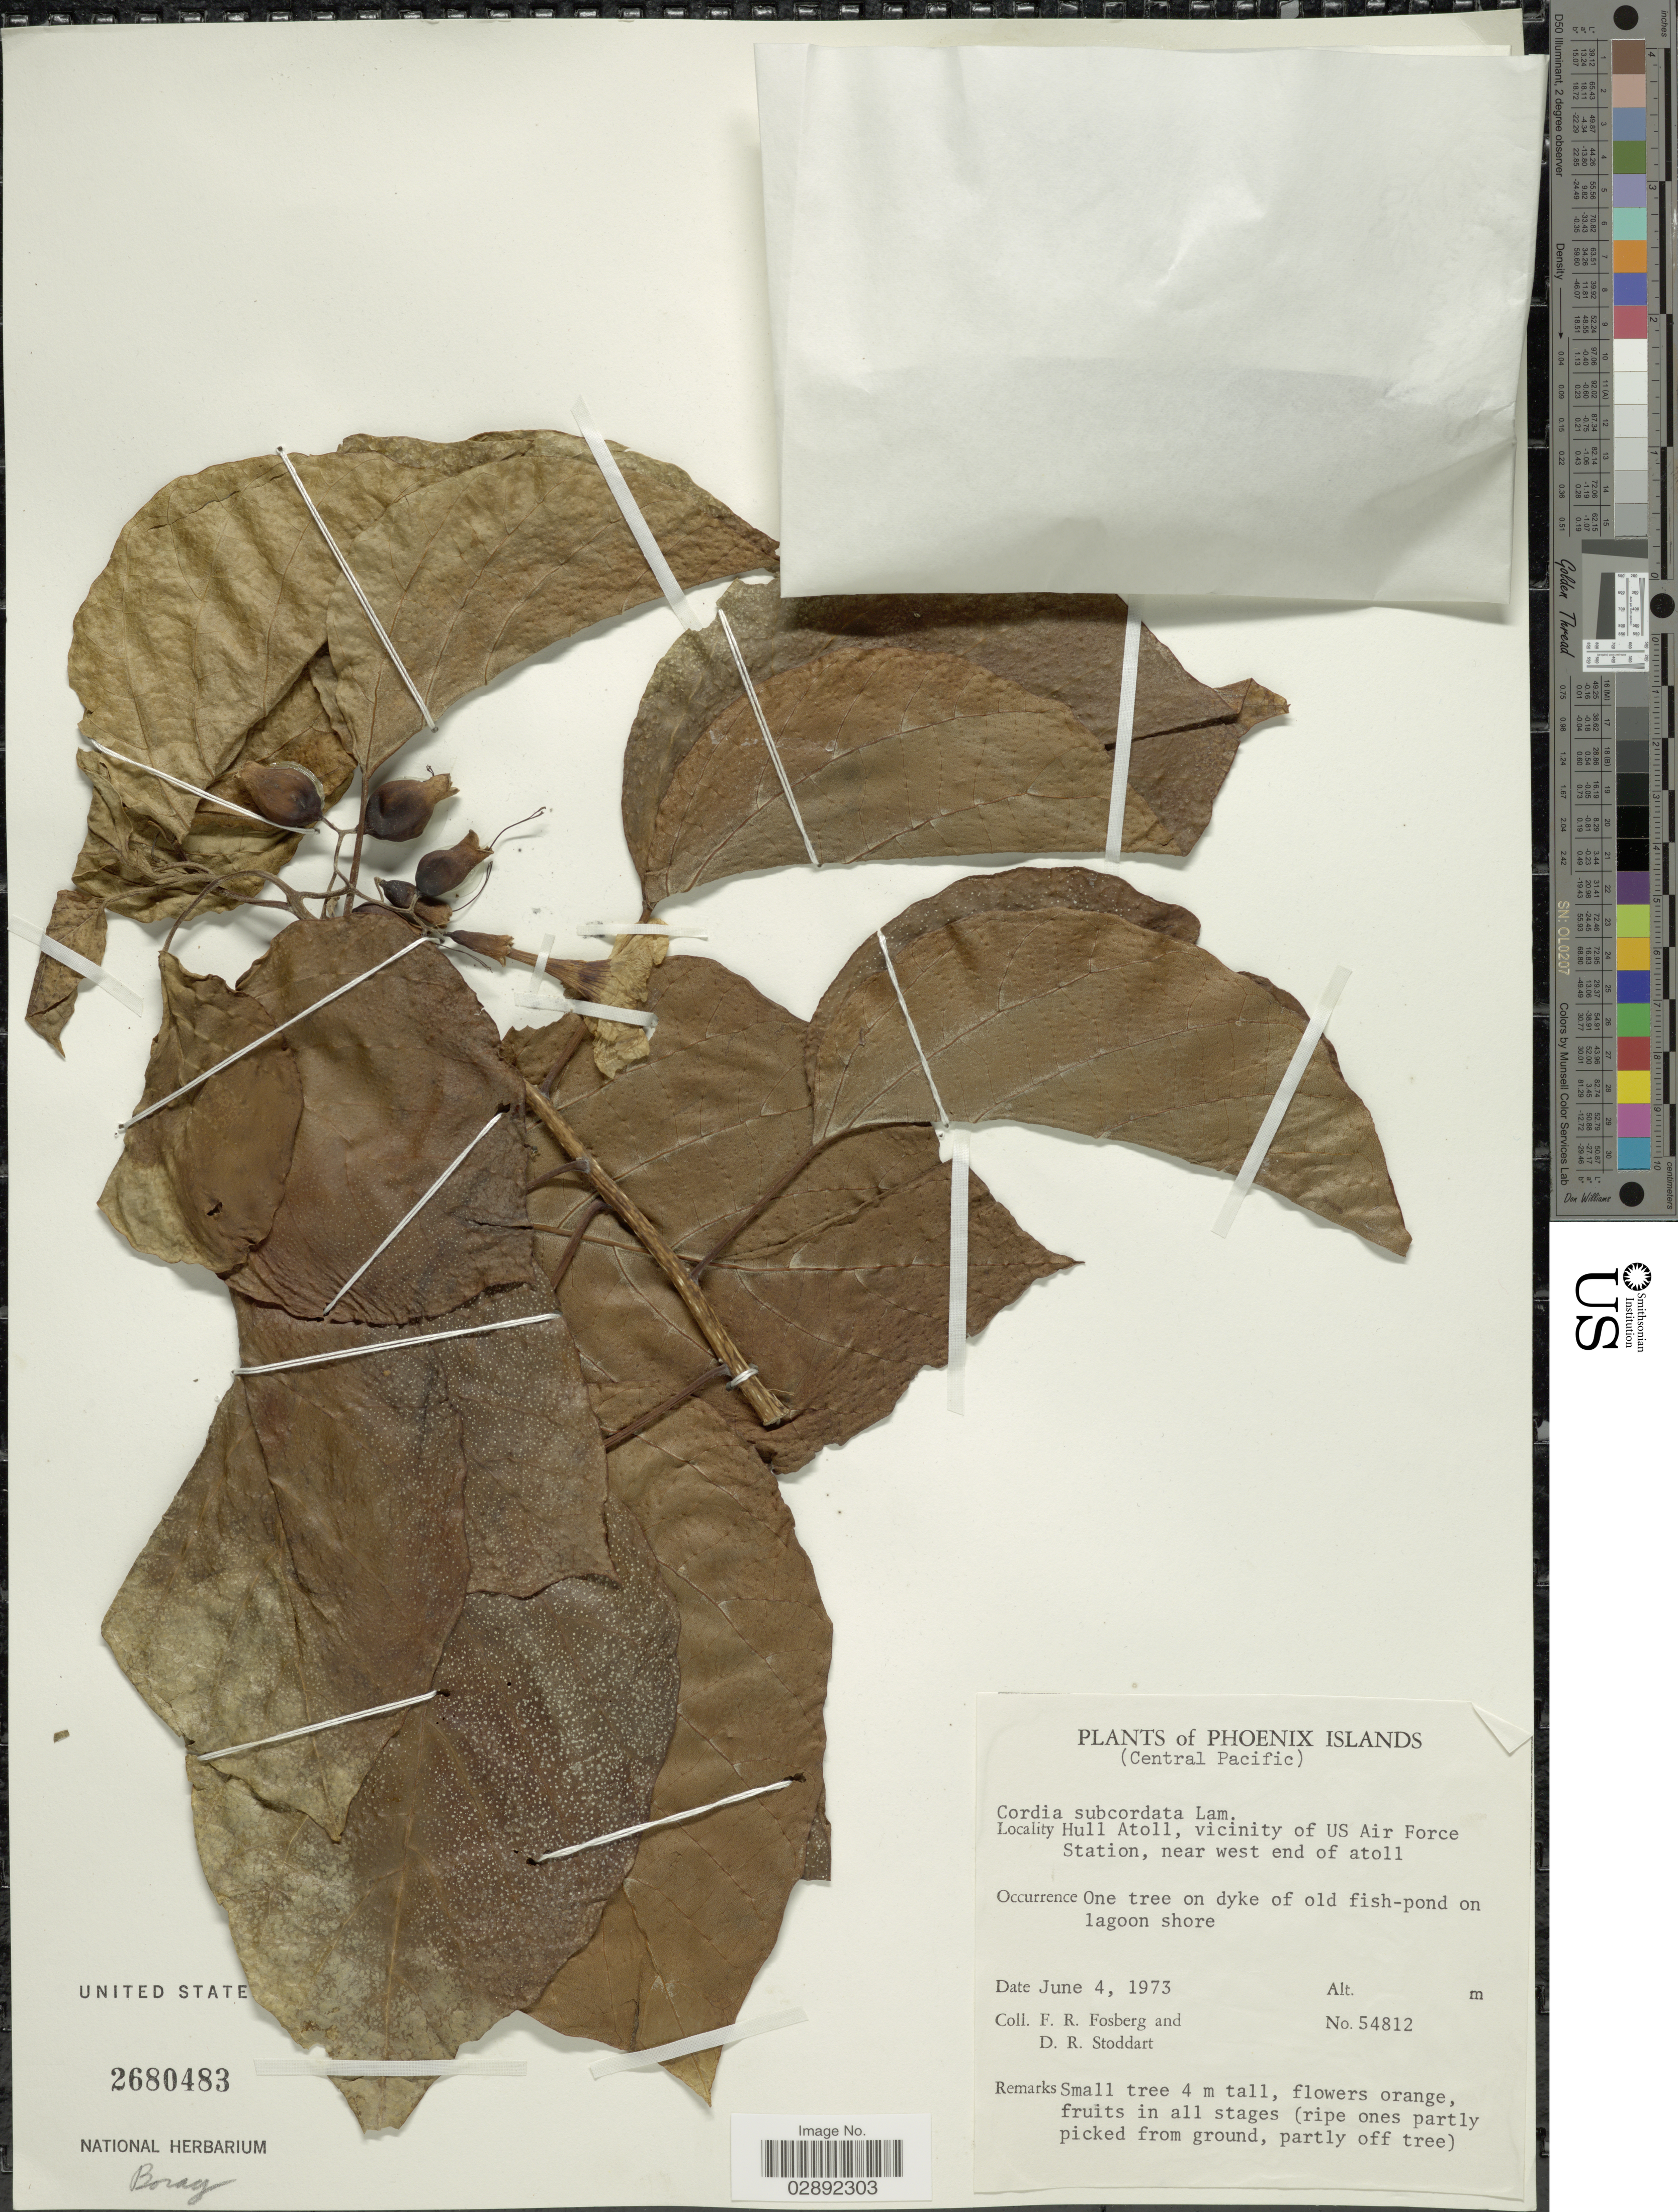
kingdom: Plantae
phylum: Tracheophyta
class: Magnoliopsida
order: Boraginales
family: Cordiaceae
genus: Cordia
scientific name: Cordia subcordata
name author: Lam.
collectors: F. R. Fosberg & D. R. Stoddart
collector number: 54812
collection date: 1973-06-04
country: Kiribati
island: Orona [Hull] Atoll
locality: Phoenix Islands. Hull Atoll, vicinity of US Air Foce Station, near west end of atoll.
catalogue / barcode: US 2680483